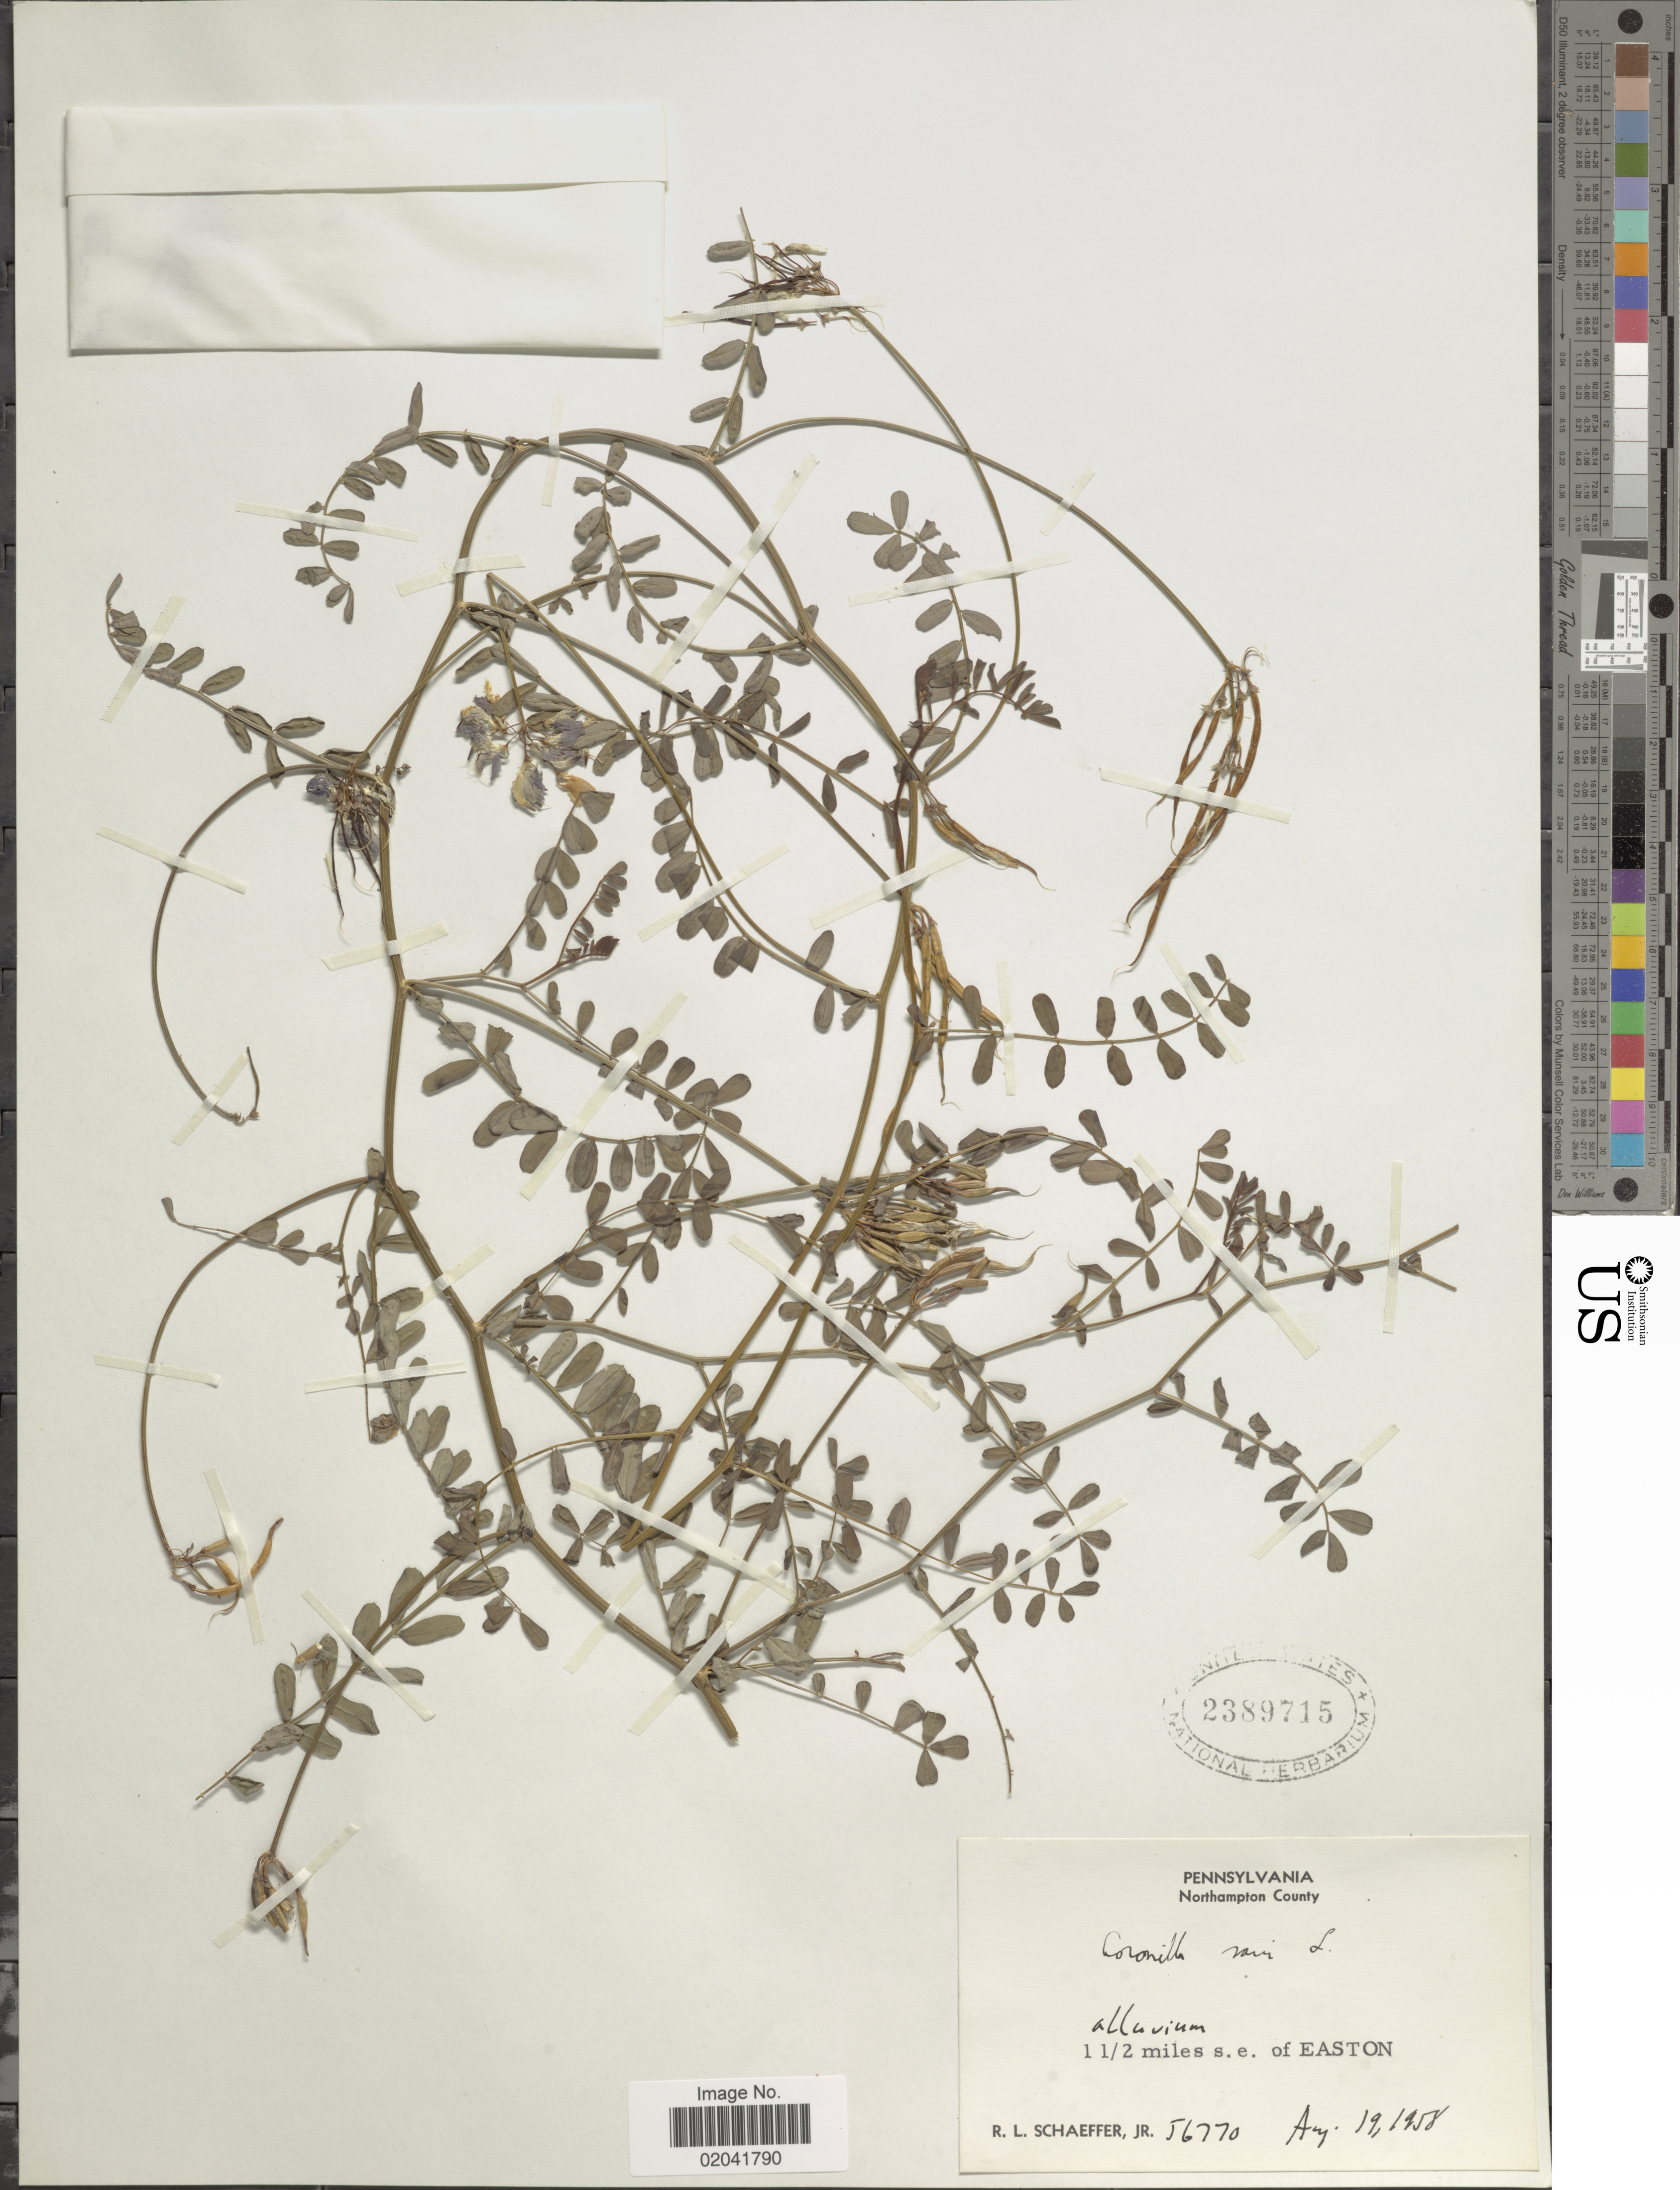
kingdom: Plantae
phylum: Tracheophyta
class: Magnoliopsida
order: Fabales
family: Fabaceae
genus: Coronilla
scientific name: Coronilla varia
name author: L.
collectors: R. L. Schaeffer Jr.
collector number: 56770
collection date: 1958-08-19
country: United States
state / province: Pennsylvania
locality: Northampton County, alluvium, 1½ miles s.e. of Easton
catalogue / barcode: US 2389715